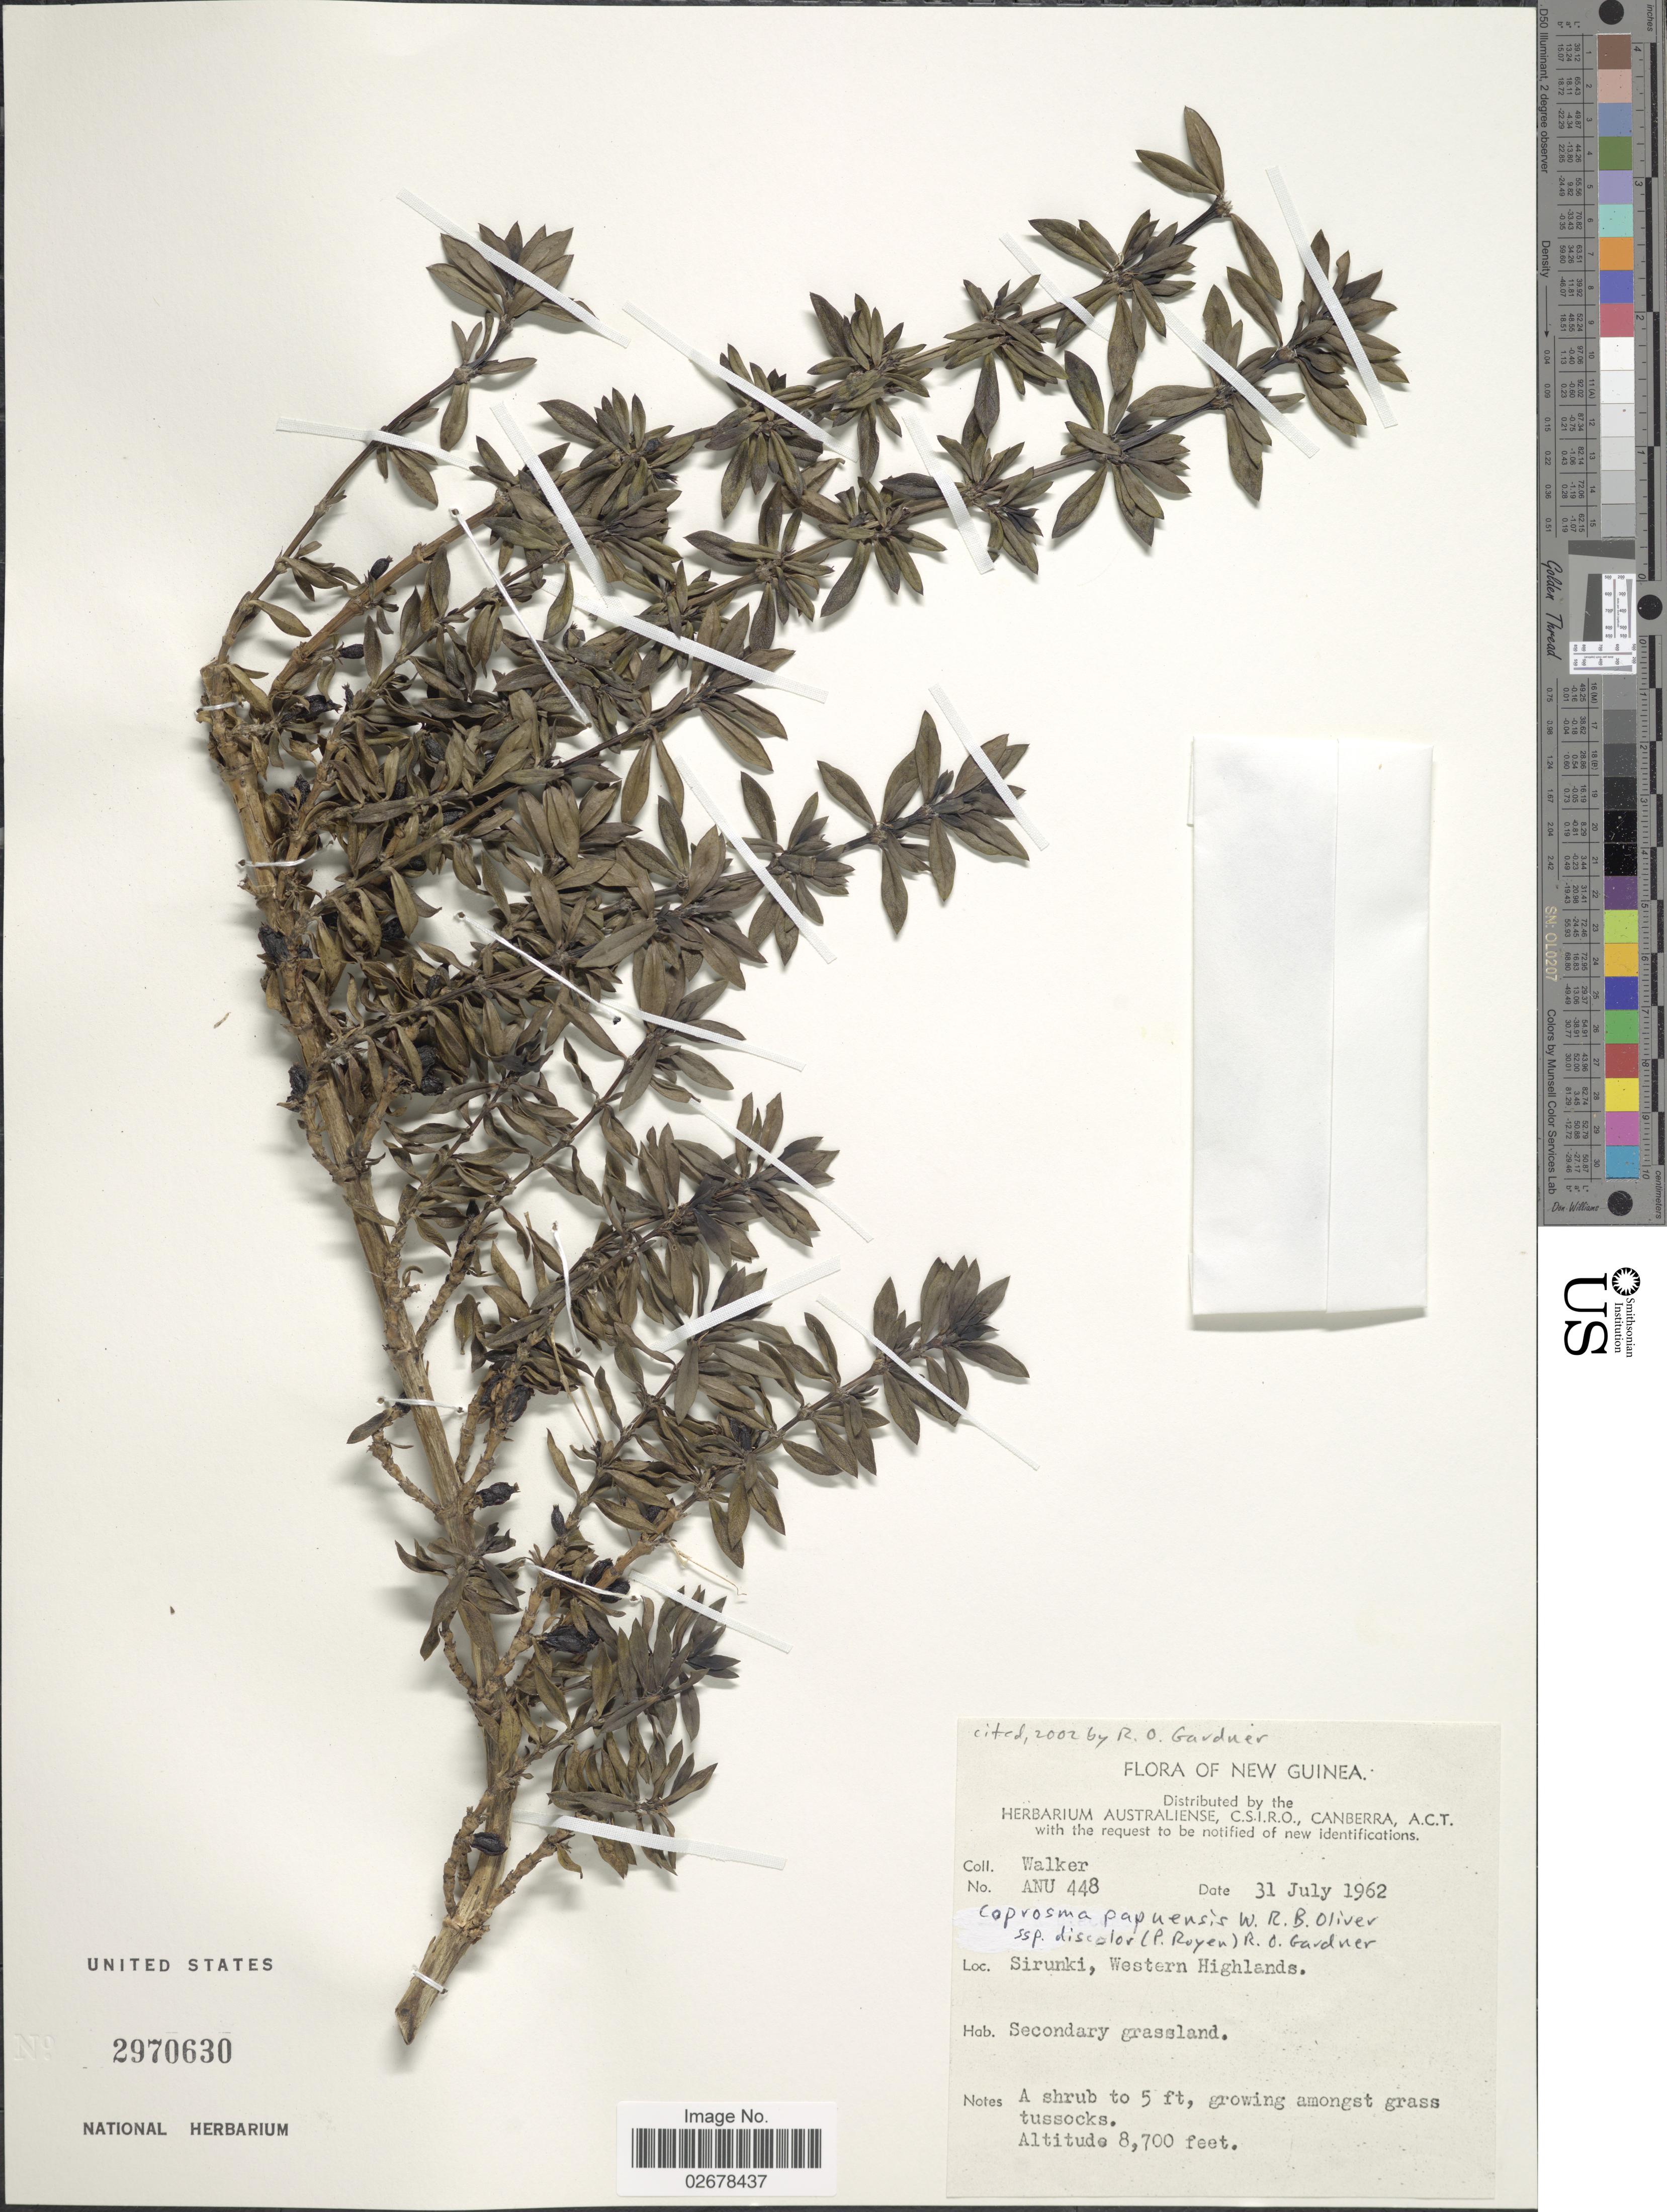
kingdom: Plantae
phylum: Tracheophyta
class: Magnoliopsida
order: Gentianales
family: Rubiaceae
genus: Coprosma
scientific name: Coprosma papuensis subsp. discolor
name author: (P. Royen) R.O. Gardner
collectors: -. Walker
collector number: ANU 448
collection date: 1962-07-31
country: Papua New Guinea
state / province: Western Highlands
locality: New Guinea, Sirunki, amongst grass tussocks.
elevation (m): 2652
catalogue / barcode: US 2970630